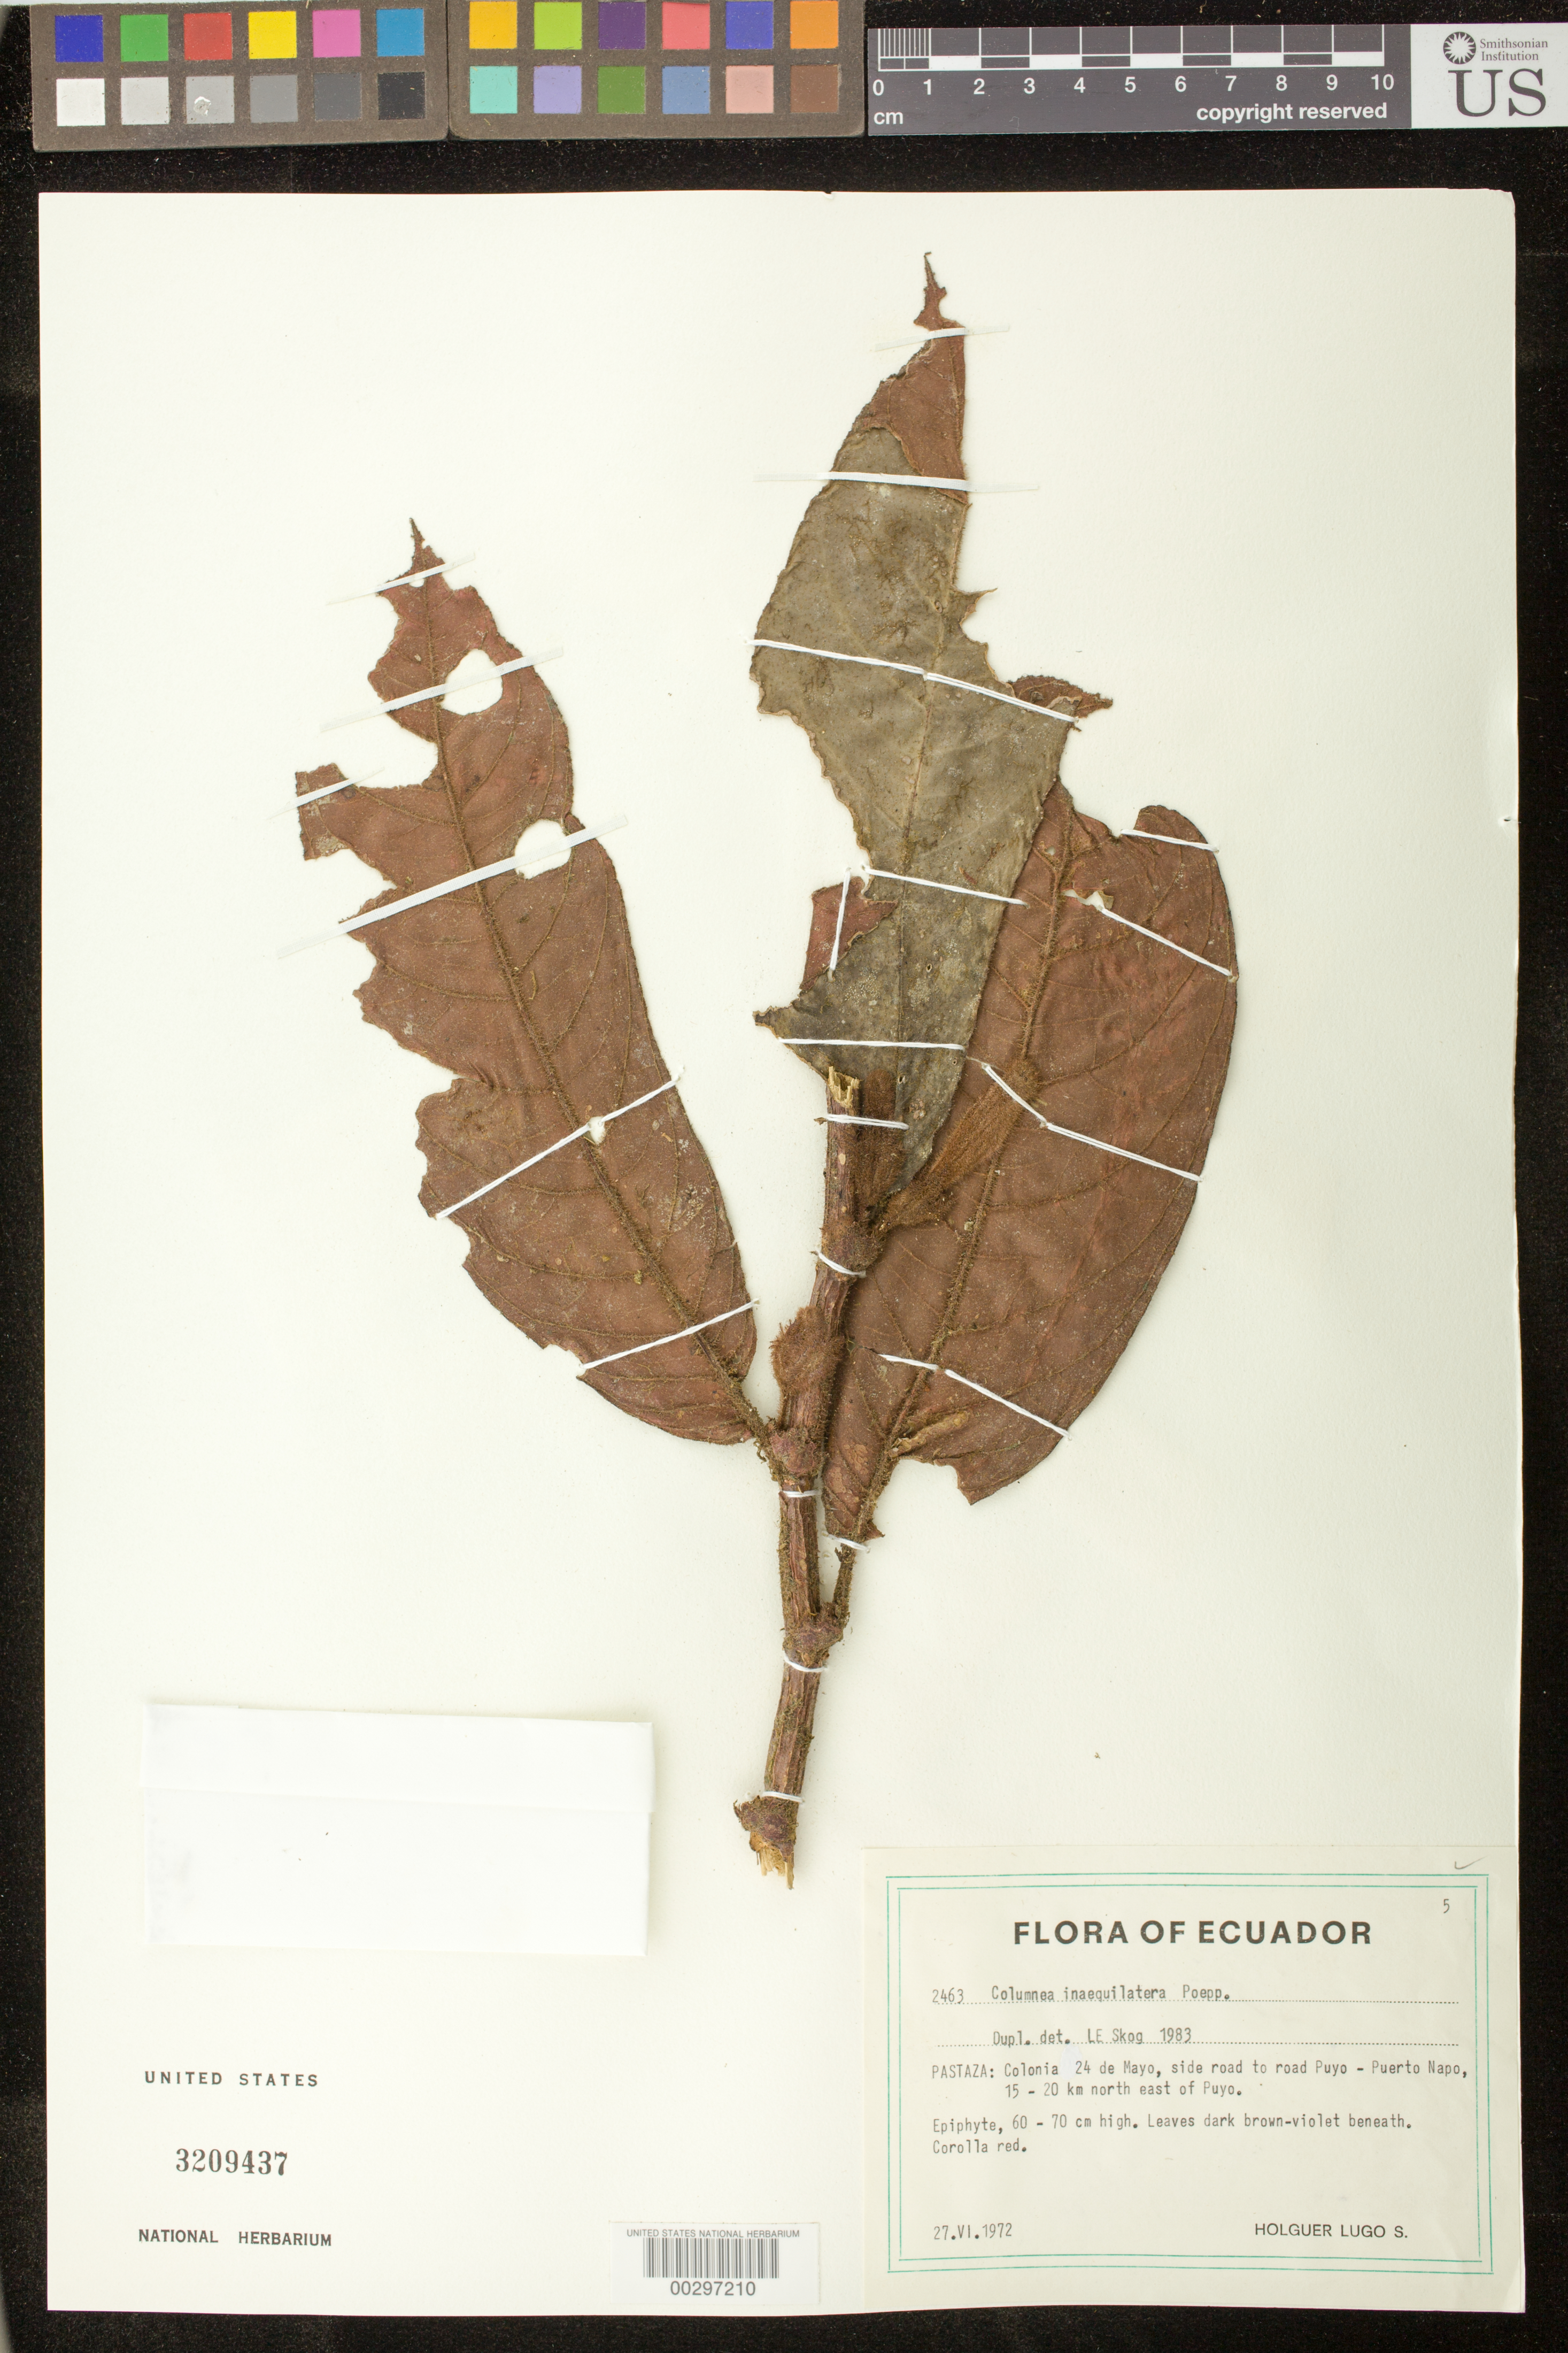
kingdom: Plantae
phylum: Tracheophyta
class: Magnoliopsida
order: Lamiales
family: Gesneriaceae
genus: Columnea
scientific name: Columnea inaequilatera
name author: Poepp.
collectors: H. Lugo S.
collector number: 2463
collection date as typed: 27 Jun 1972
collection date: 1972-06-27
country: Ecuador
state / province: Pastaza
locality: Colonia de Mayo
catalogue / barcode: US 3209437